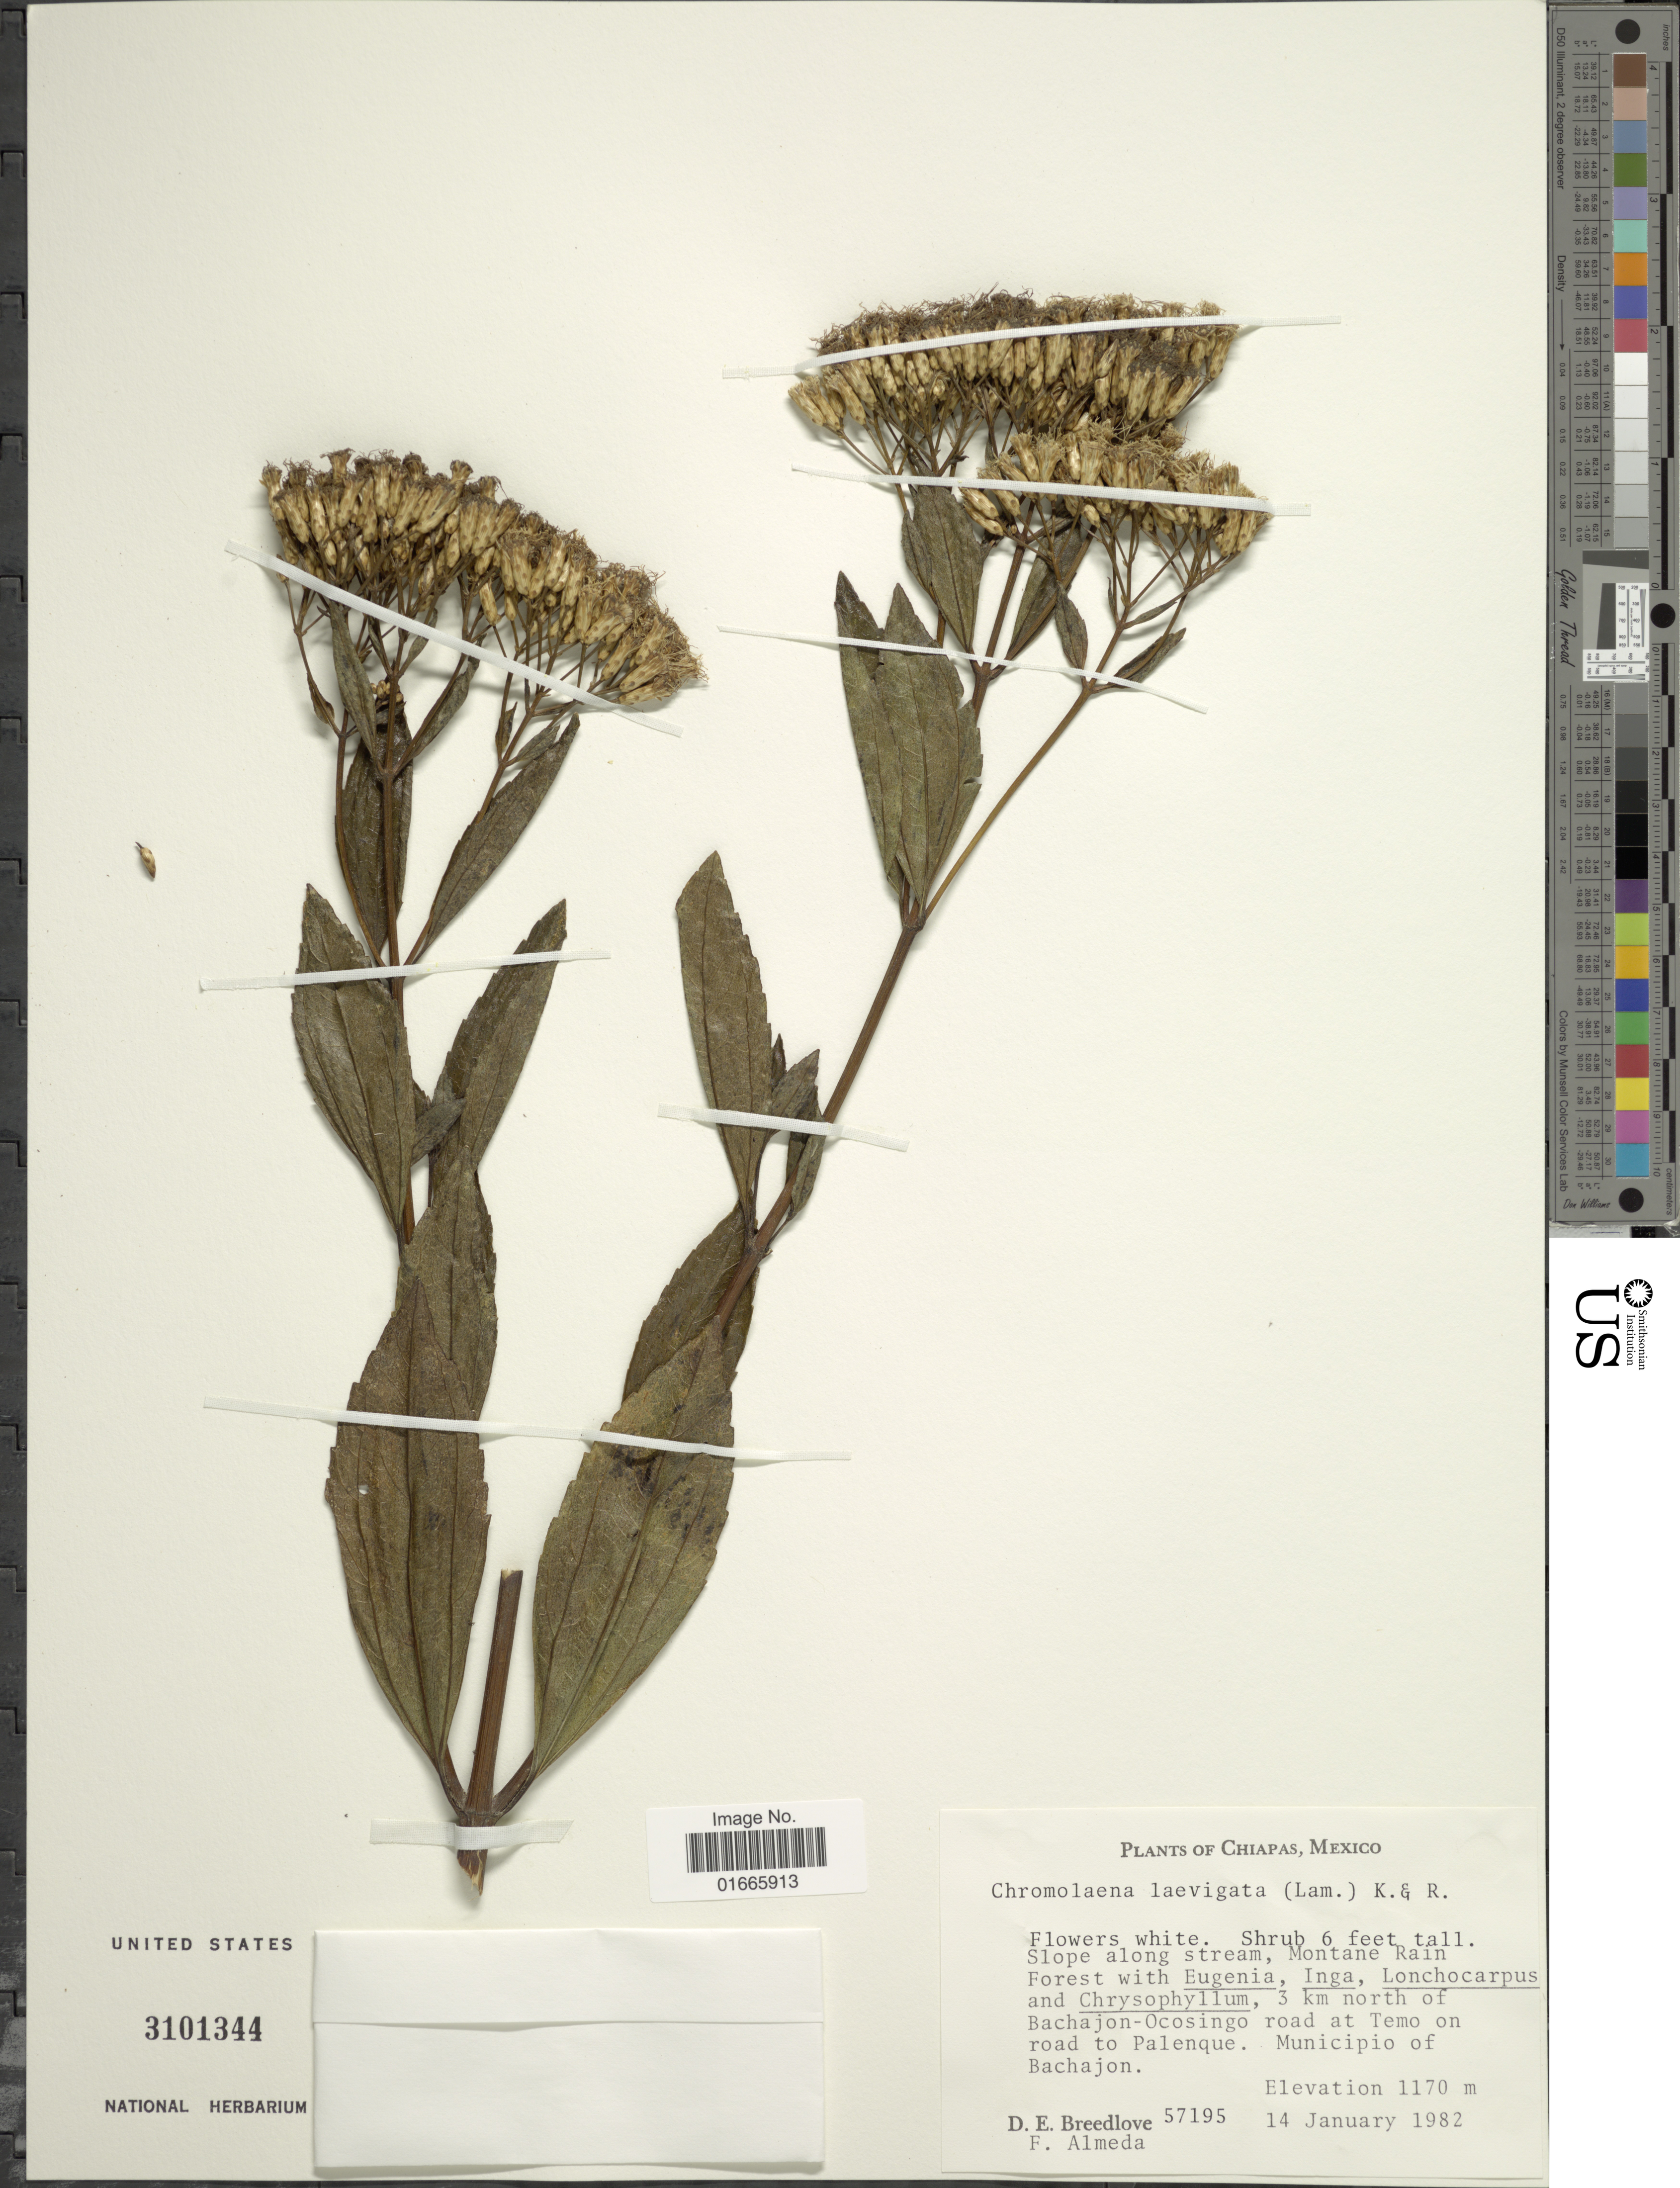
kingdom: Plantae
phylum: Tracheophyta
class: Magnoliopsida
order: Asterales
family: Asteraceae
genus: Chromolaena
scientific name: Chromolaena laevigata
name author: (Lam.) R.M. King & H. Rob.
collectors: D. E. Breedlove & F. Almeda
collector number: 57195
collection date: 1982-01-14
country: Mexico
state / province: Chiapas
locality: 3 km north of Bachajon-Ocosingo road at Temo on road to Palenque, Municipio of Bachajon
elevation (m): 1170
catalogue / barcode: US 3101344